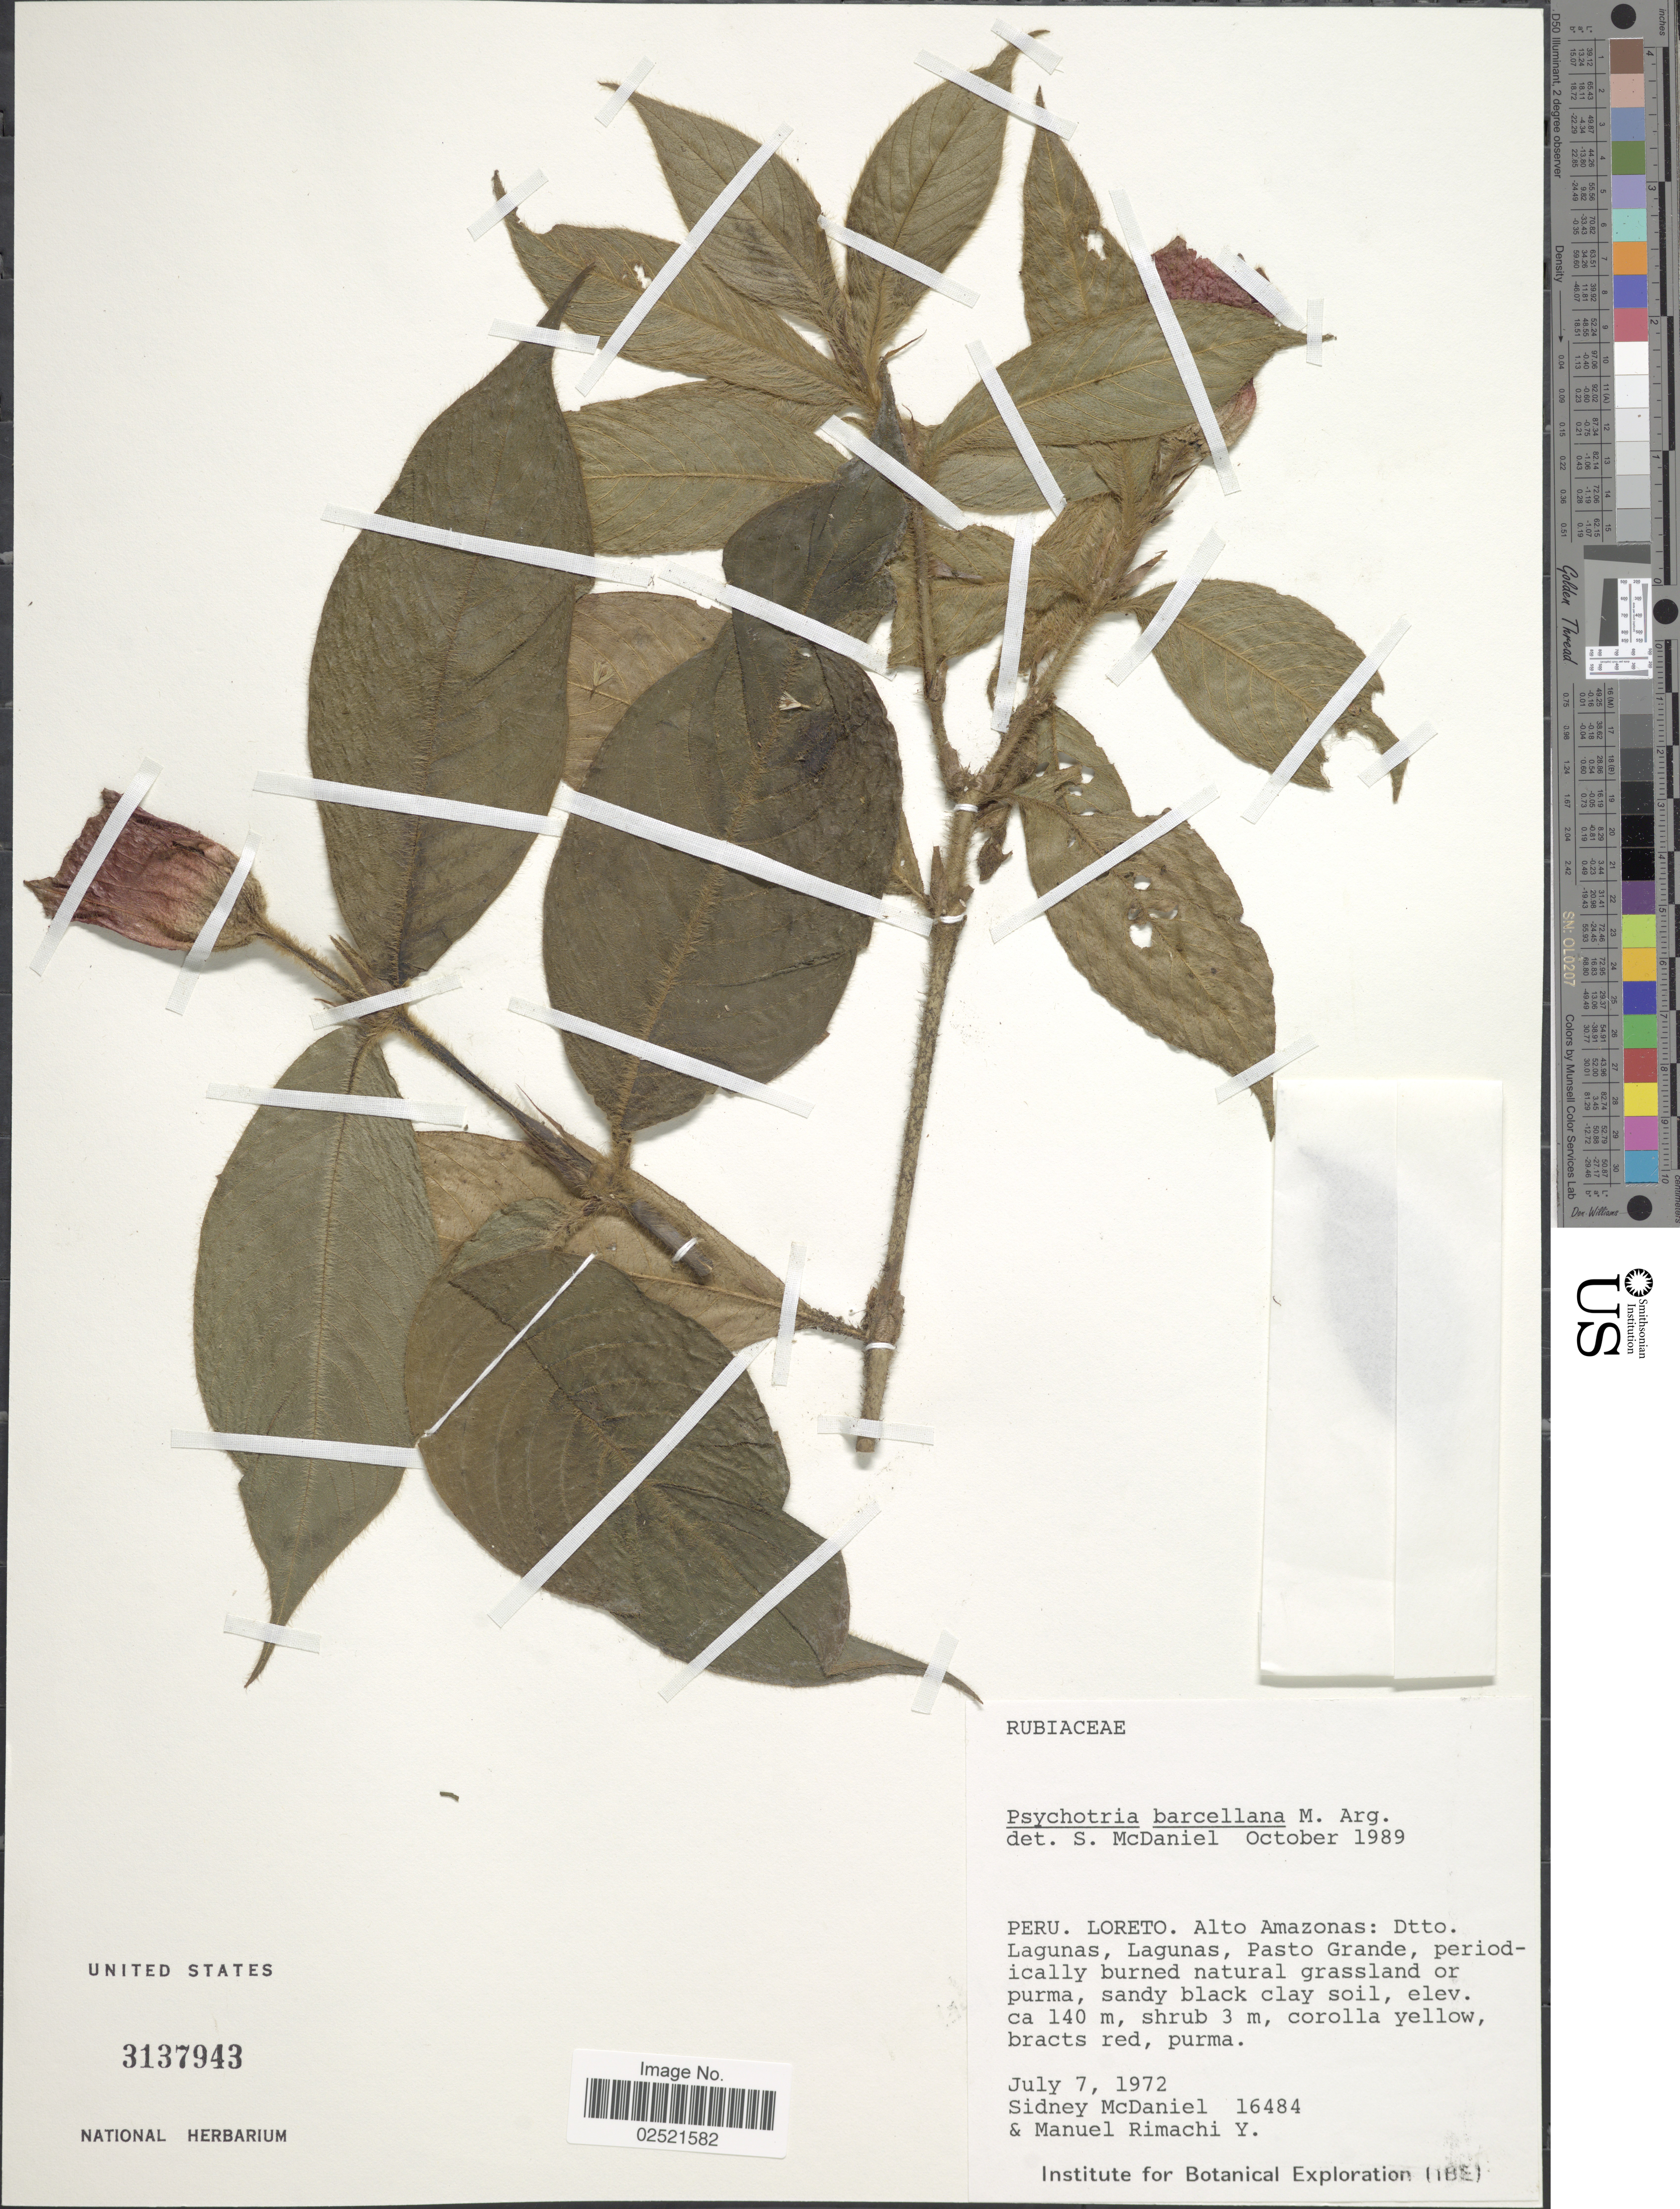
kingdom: Plantae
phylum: Tracheophyta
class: Magnoliopsida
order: Gentianales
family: Rubiaceae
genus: Psychotria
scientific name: Psychotria poeppigiana subsp. barcellana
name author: (Müll. Arg.) Steyerm.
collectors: S. McDaniel & M. Rimachi Y.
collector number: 16484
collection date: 1972-07-07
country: Peru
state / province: Loreto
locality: Alto Amazonas, Dtto. Lagunas, Lagunas, Pasto Grande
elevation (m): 140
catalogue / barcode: US 3137943